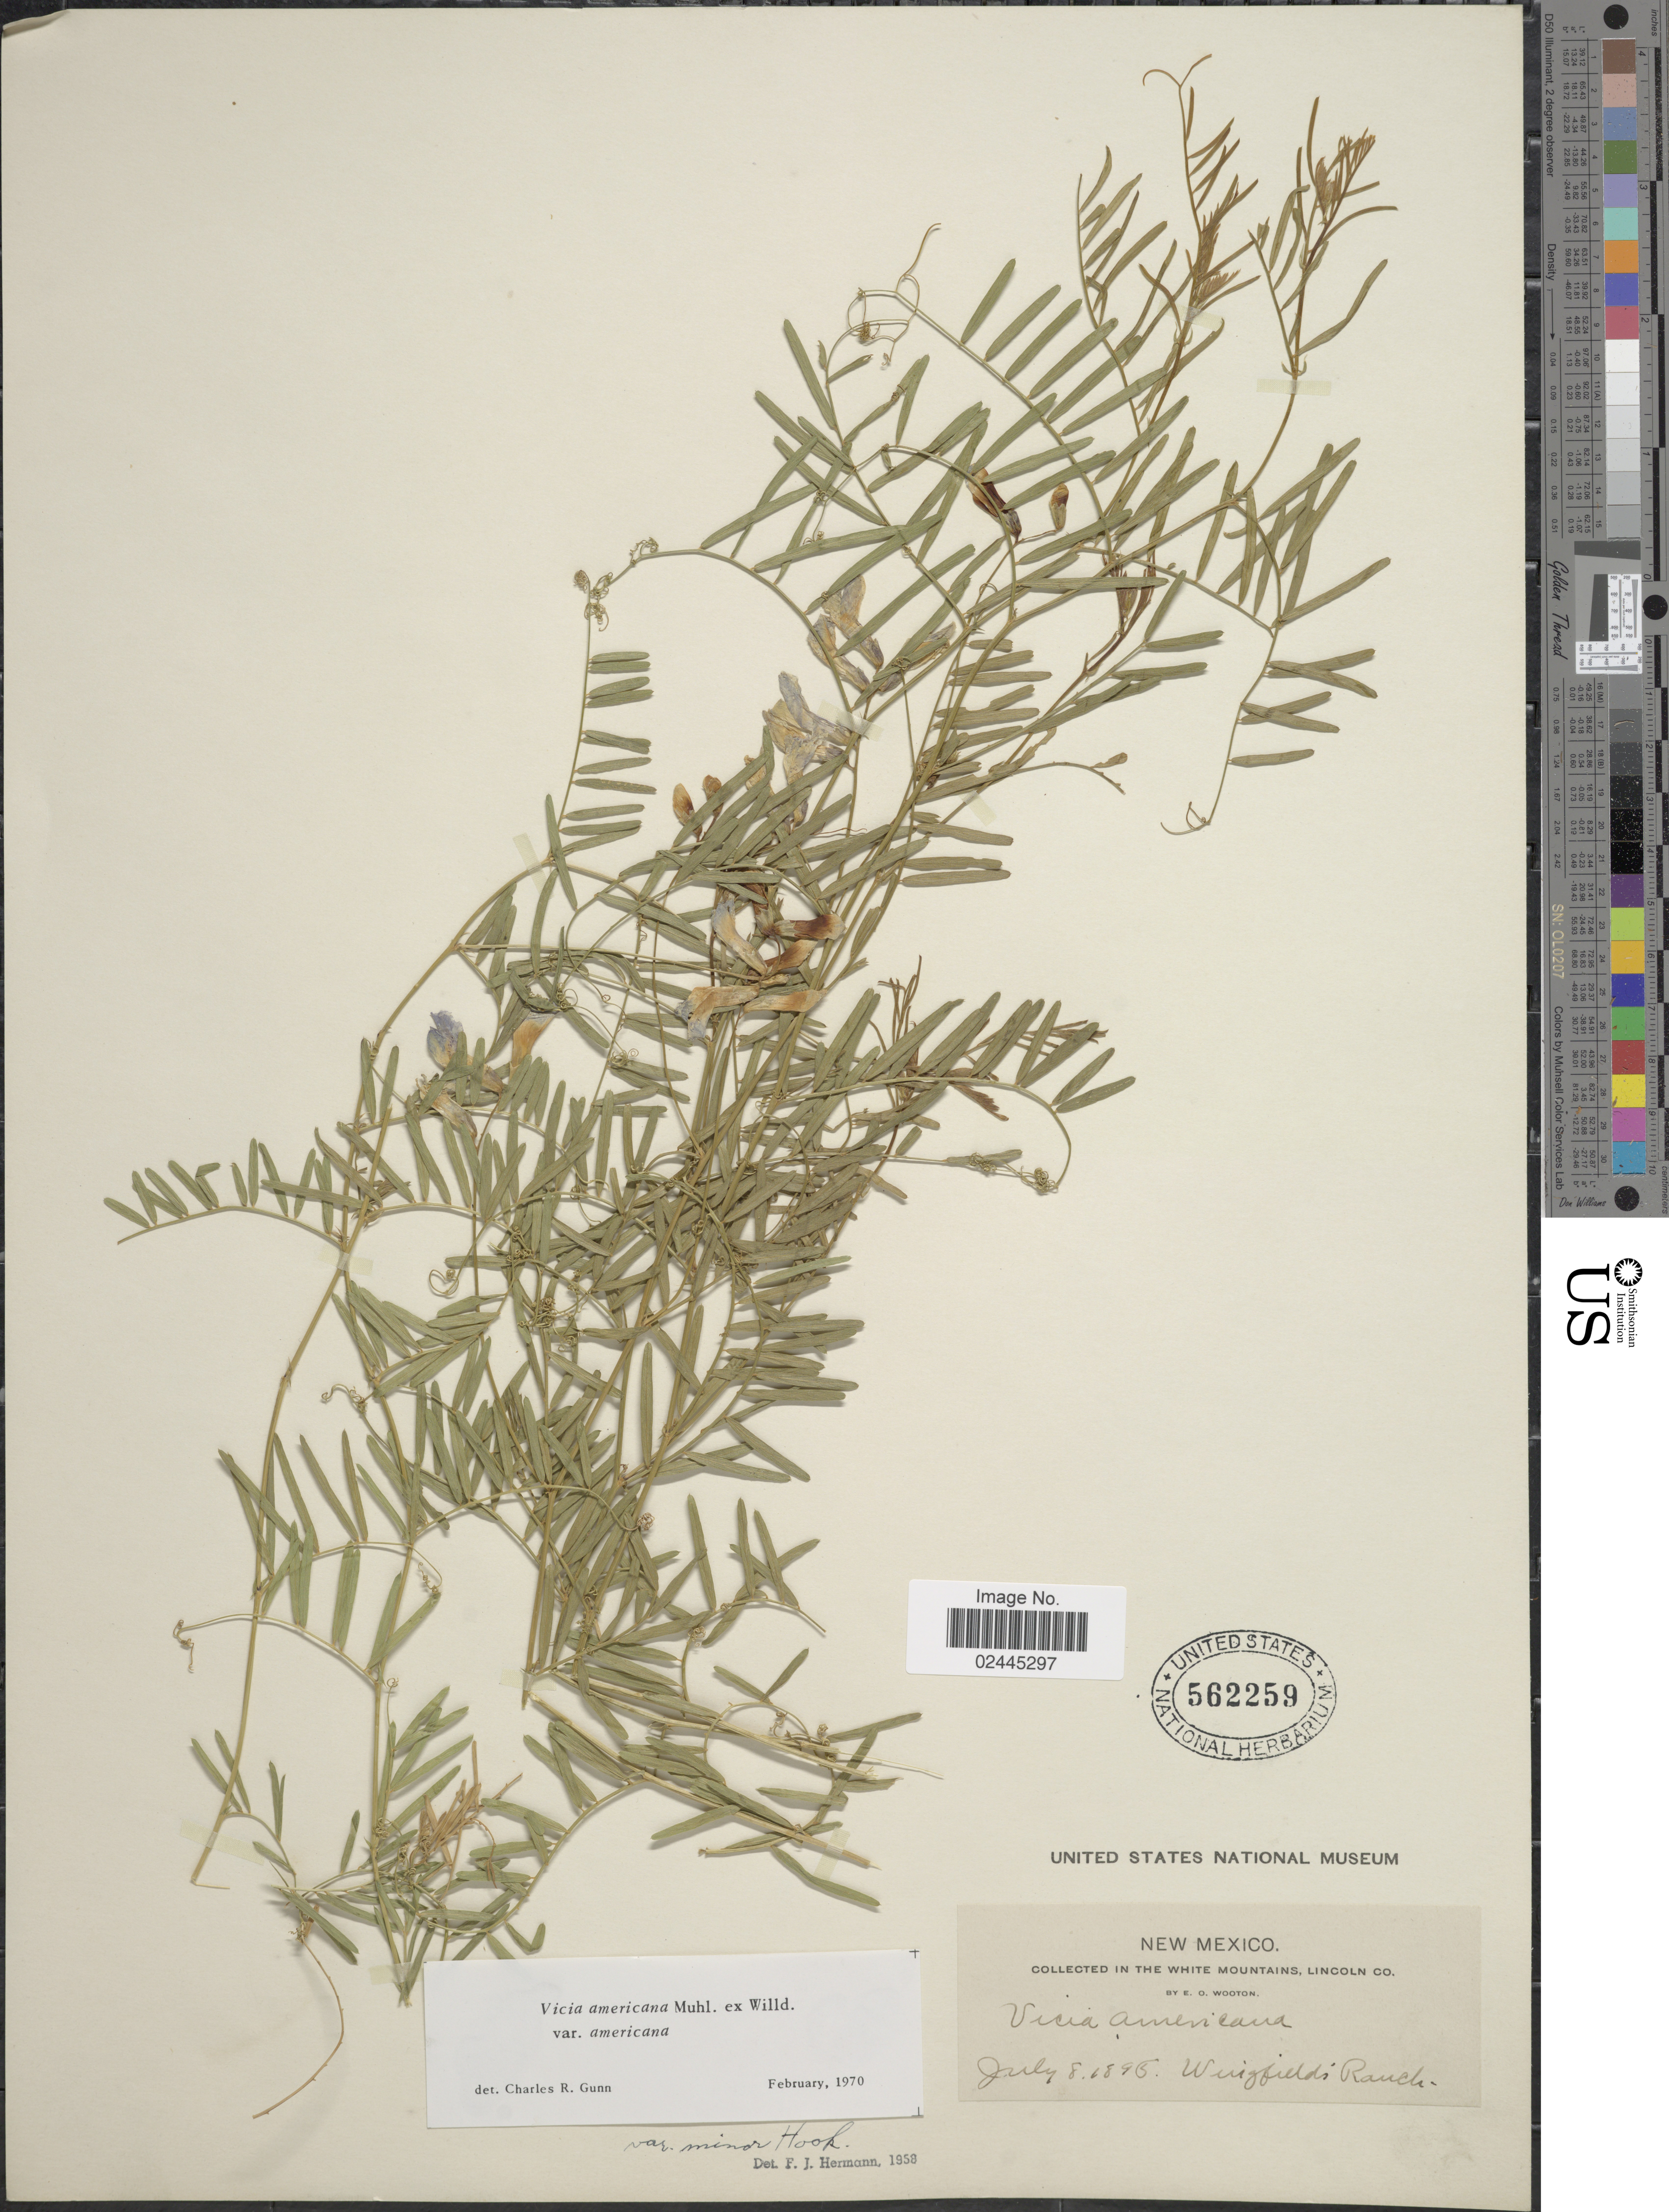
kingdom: Plantae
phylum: Tracheophyta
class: Magnoliopsida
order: Fabales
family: Fabaceae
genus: Vicia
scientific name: Vicia americana var. americana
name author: Muhl. ex Willd.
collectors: E. O. Wooton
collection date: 1895-07-08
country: United States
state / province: New Mexico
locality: In the White Mountains, Lincoln Co. Wingfields Ranch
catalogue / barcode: US 562259